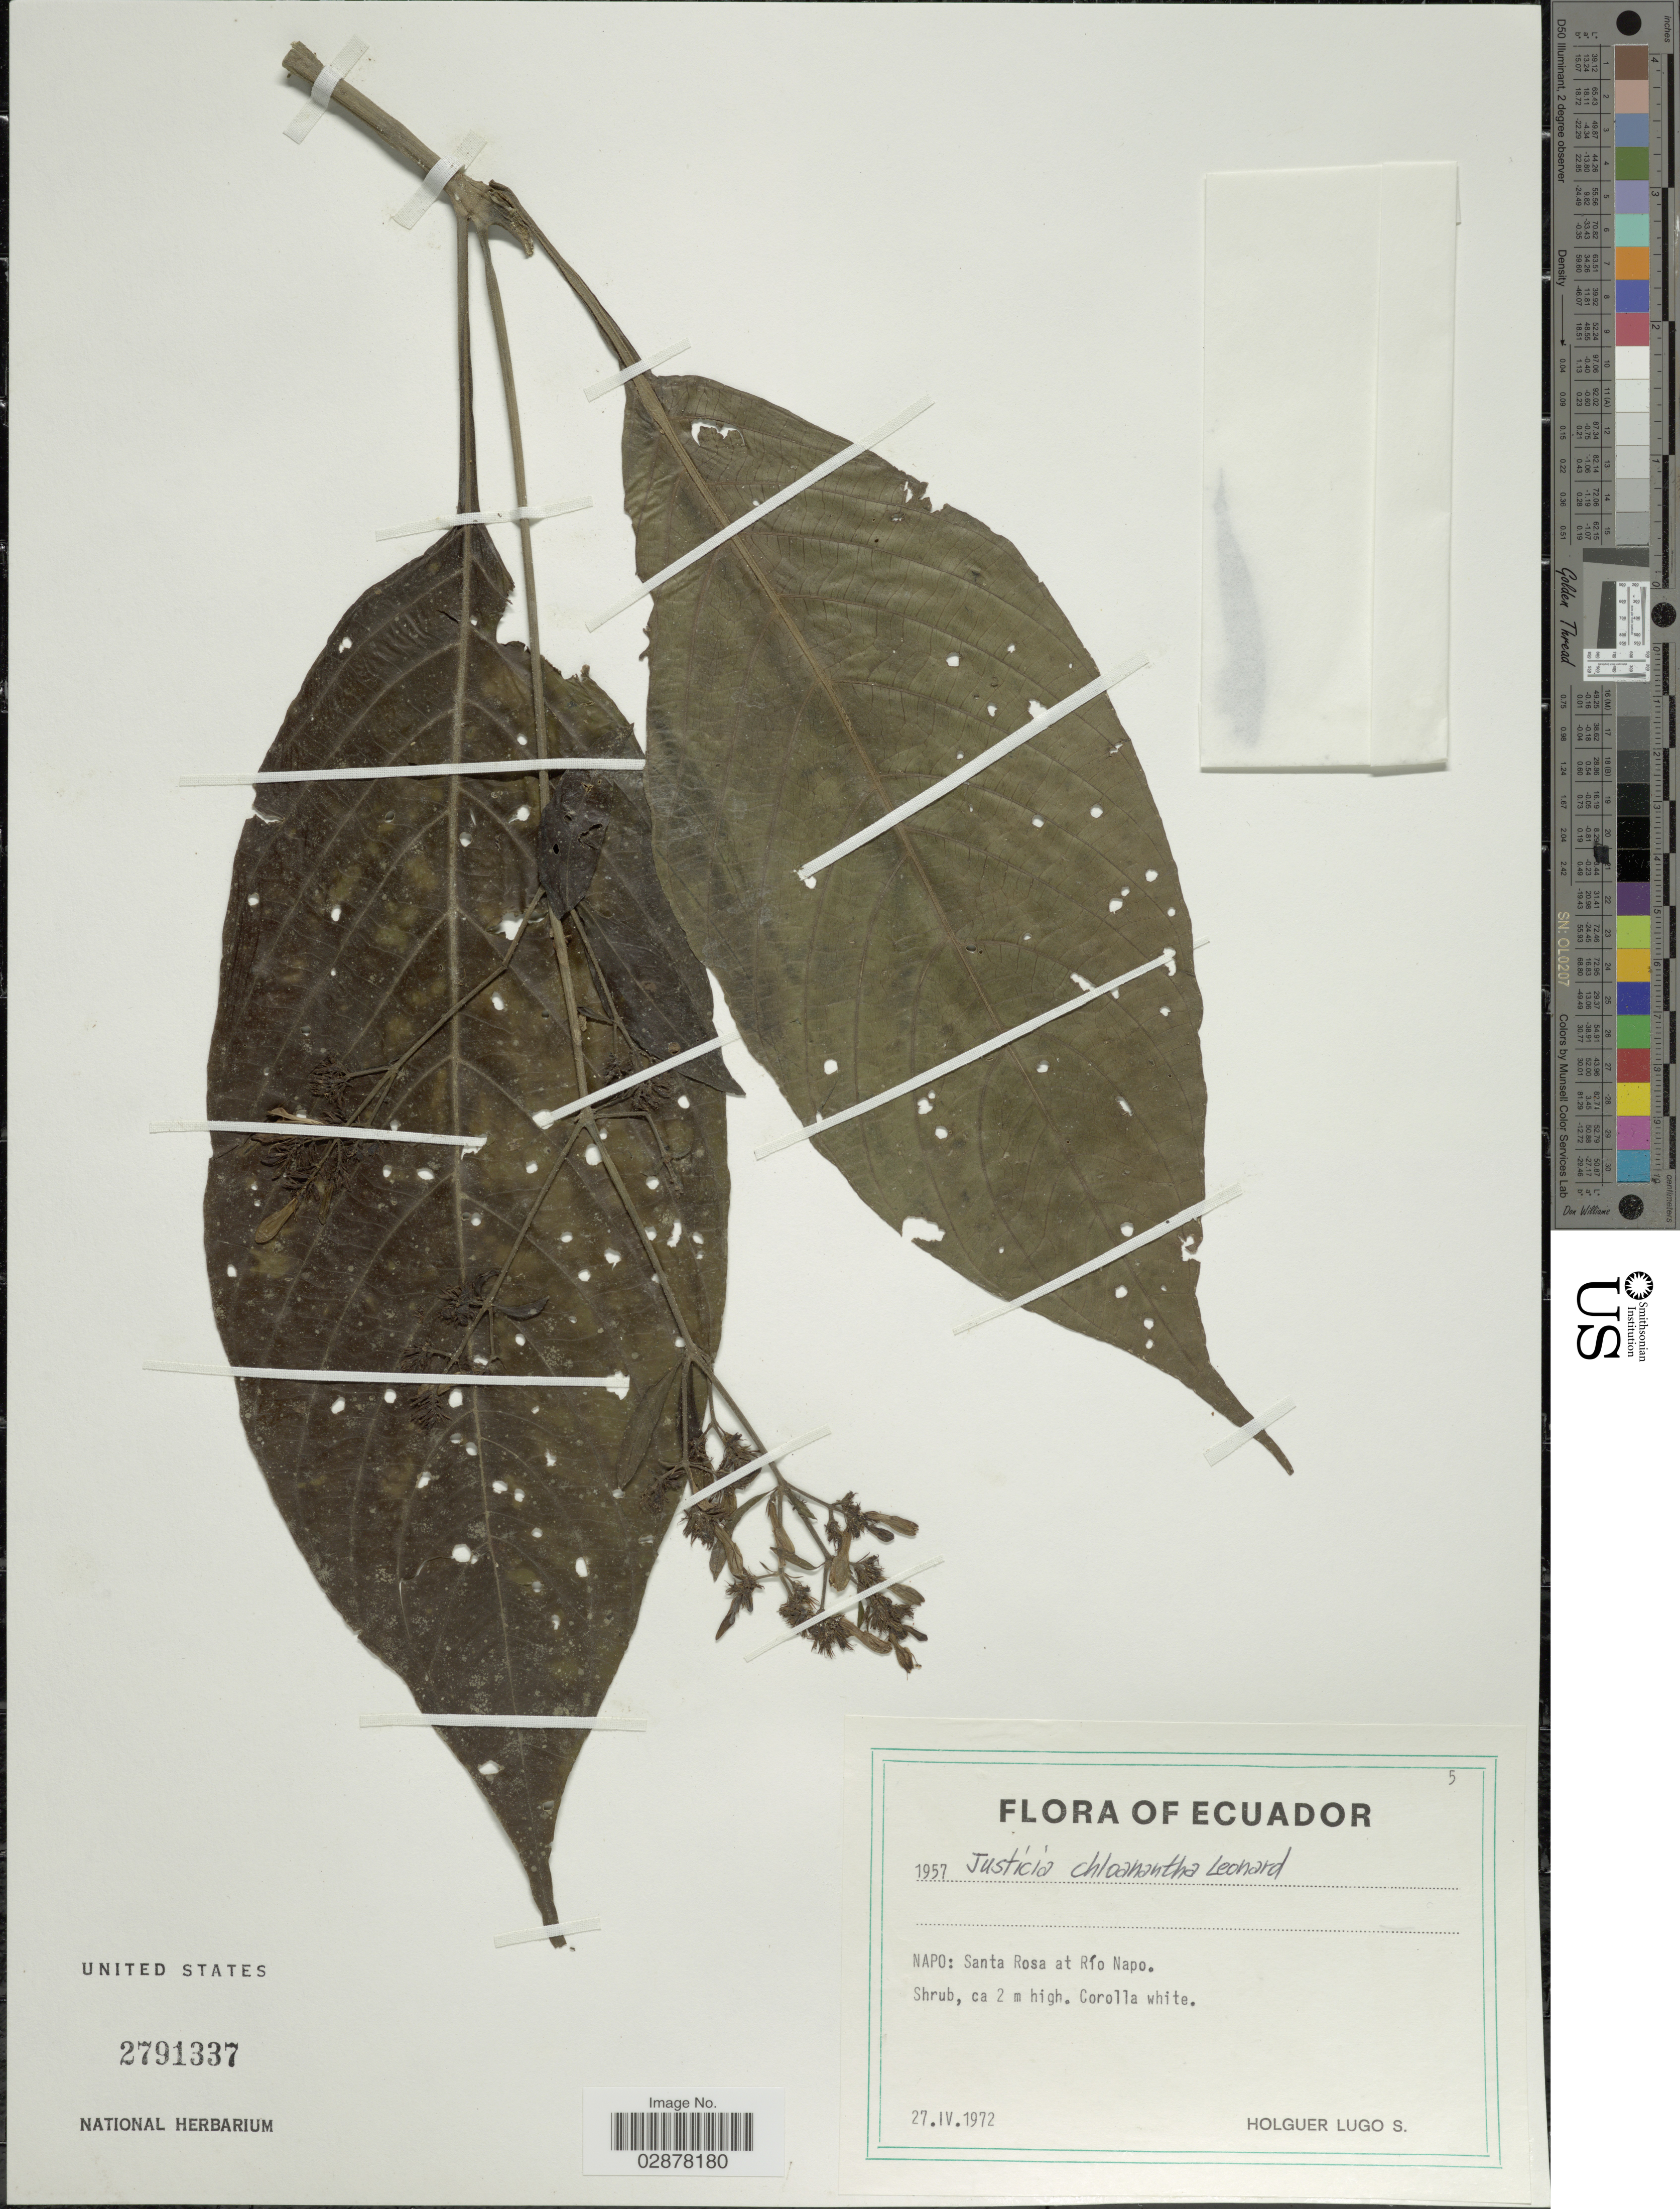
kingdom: Plantae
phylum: Tracheophyta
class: Magnoliopsida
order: Lamiales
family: Acanthaceae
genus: Justicia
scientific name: Justicia chloanantha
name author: Leonard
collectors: H. Lugo S.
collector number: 1957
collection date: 1972-04-27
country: Ecuador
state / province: Napo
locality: Santa Rosa at Río Napo.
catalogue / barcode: US 2791337